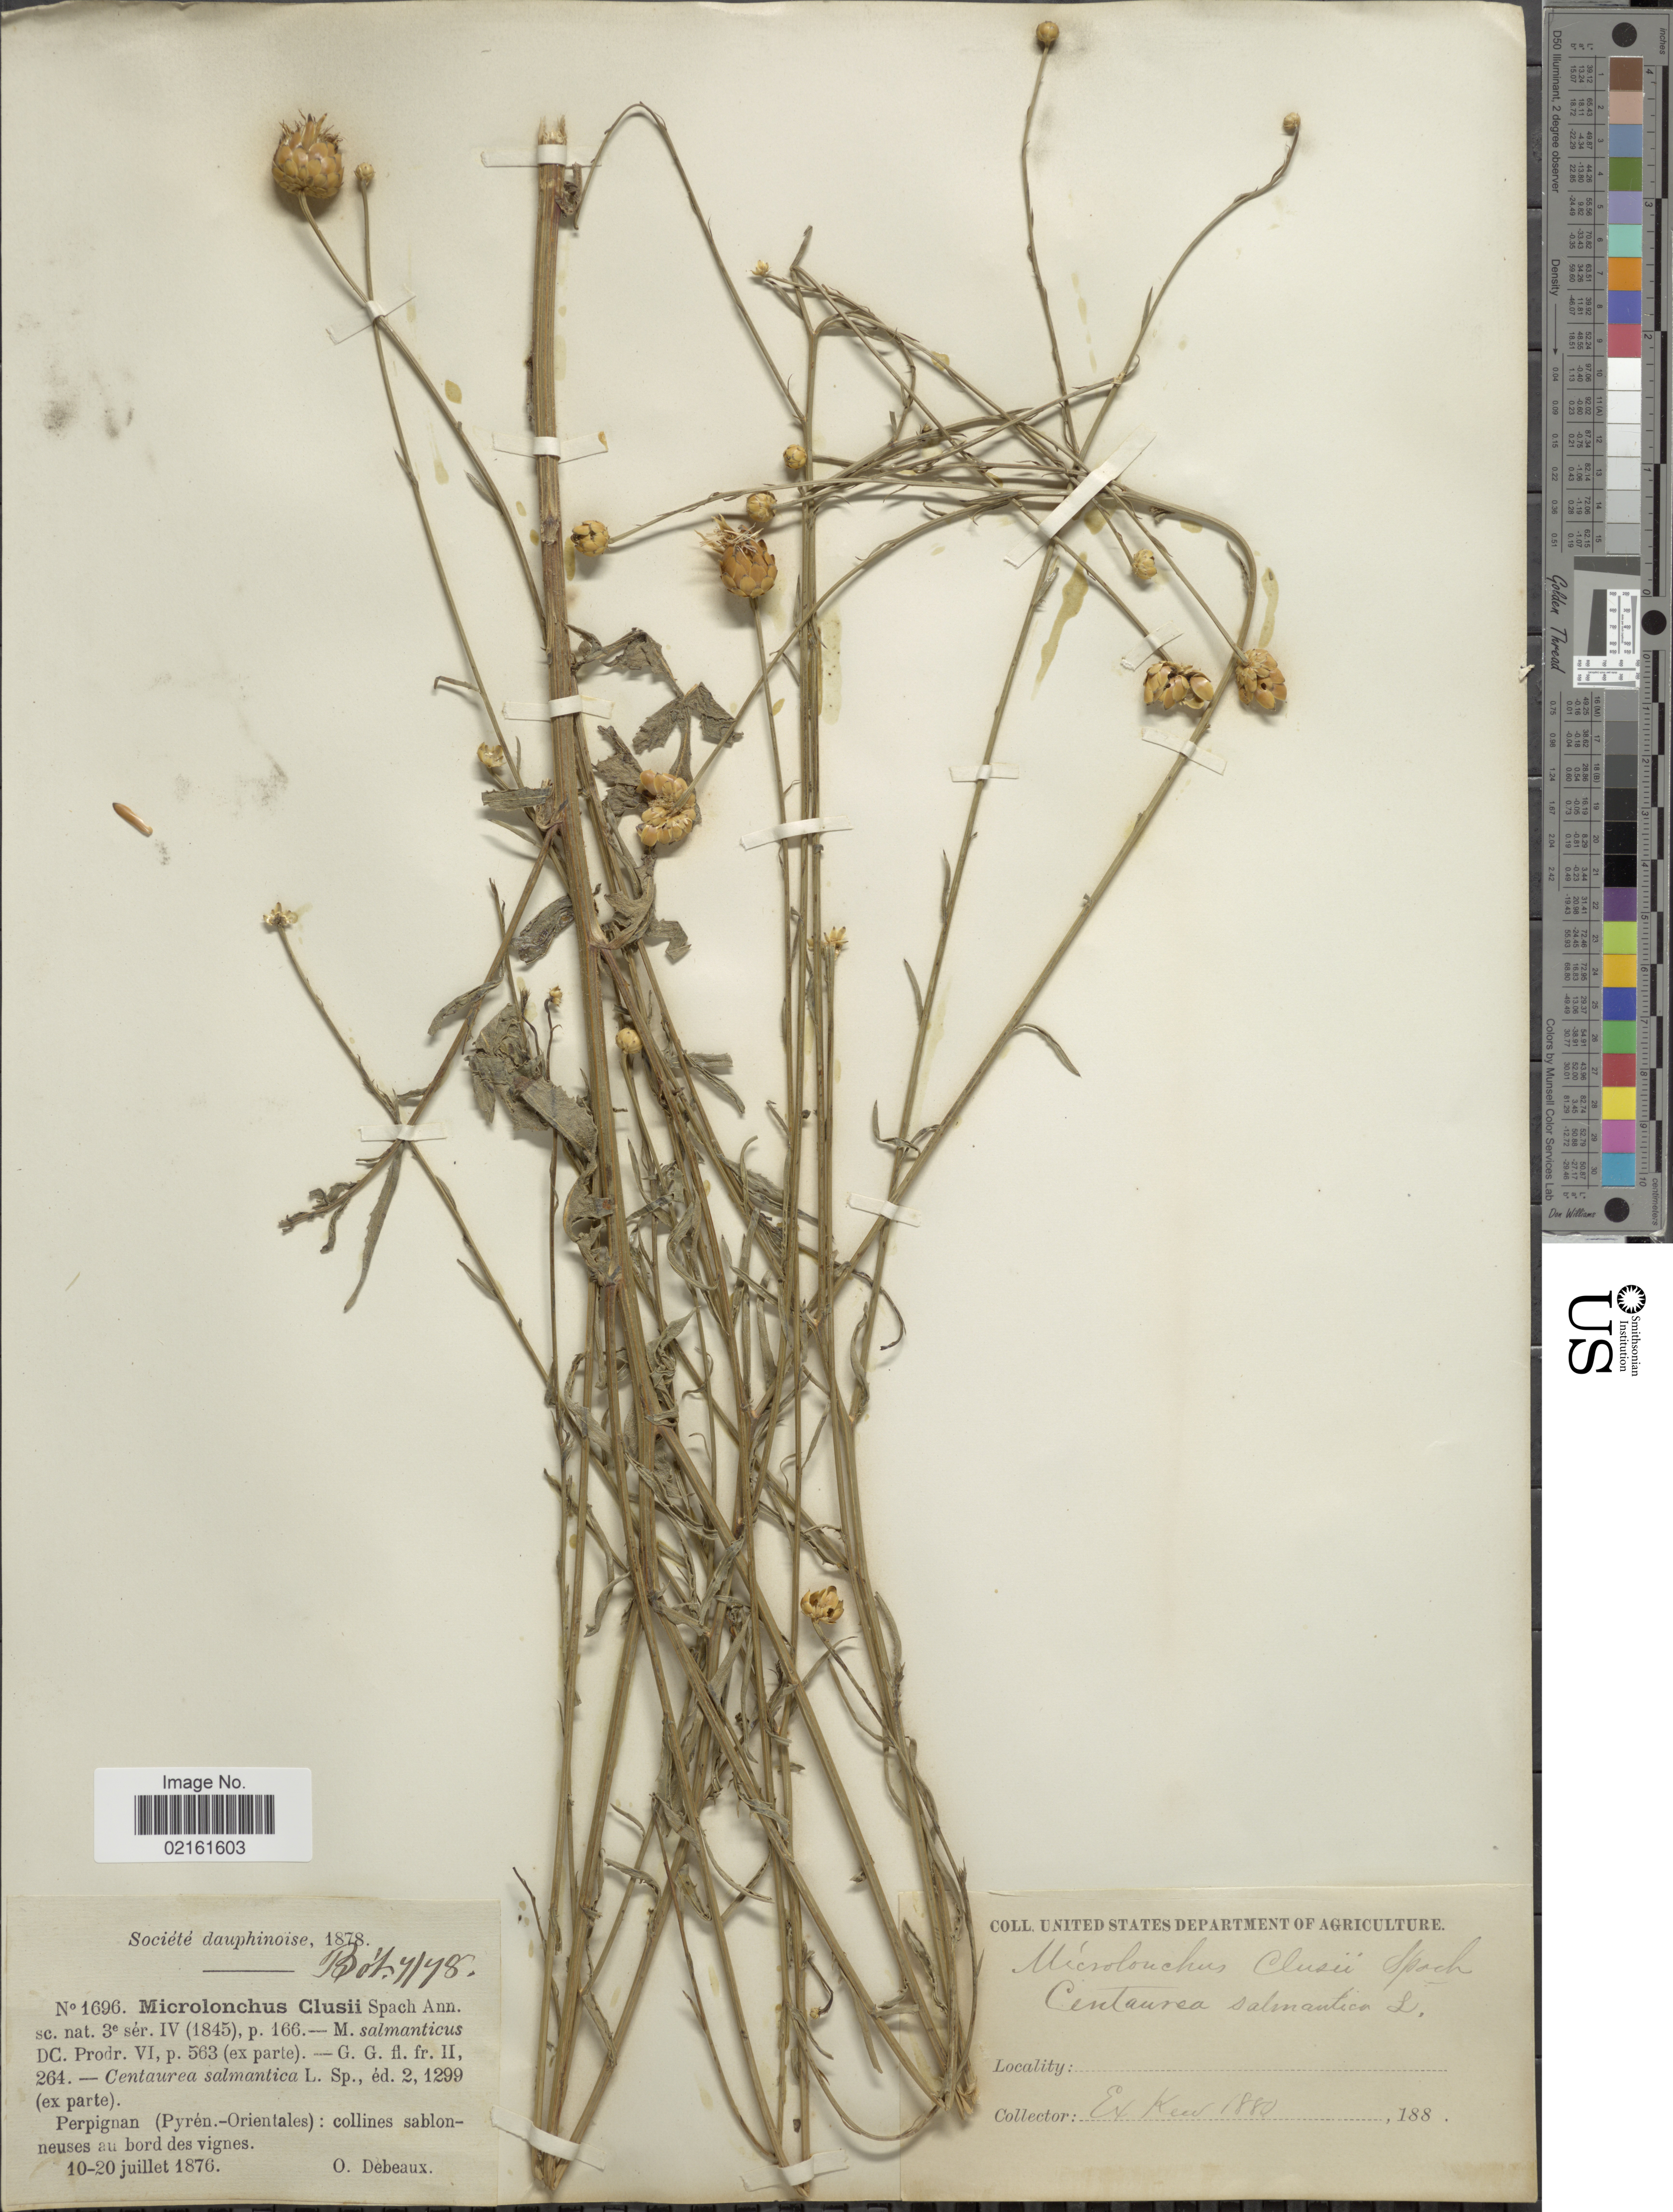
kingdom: Plantae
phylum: Tracheophyta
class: Magnoliopsida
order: Asterales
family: Asteraceae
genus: Mantisalca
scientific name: Mantisalca salmantica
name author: (L.) Briq. & Cav.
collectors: O. Debeaux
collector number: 1696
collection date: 1876-07-10/1876-07-20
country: France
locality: Perpignan (Pyrén.-Orientales): collines sabloneuses au bord des vignes